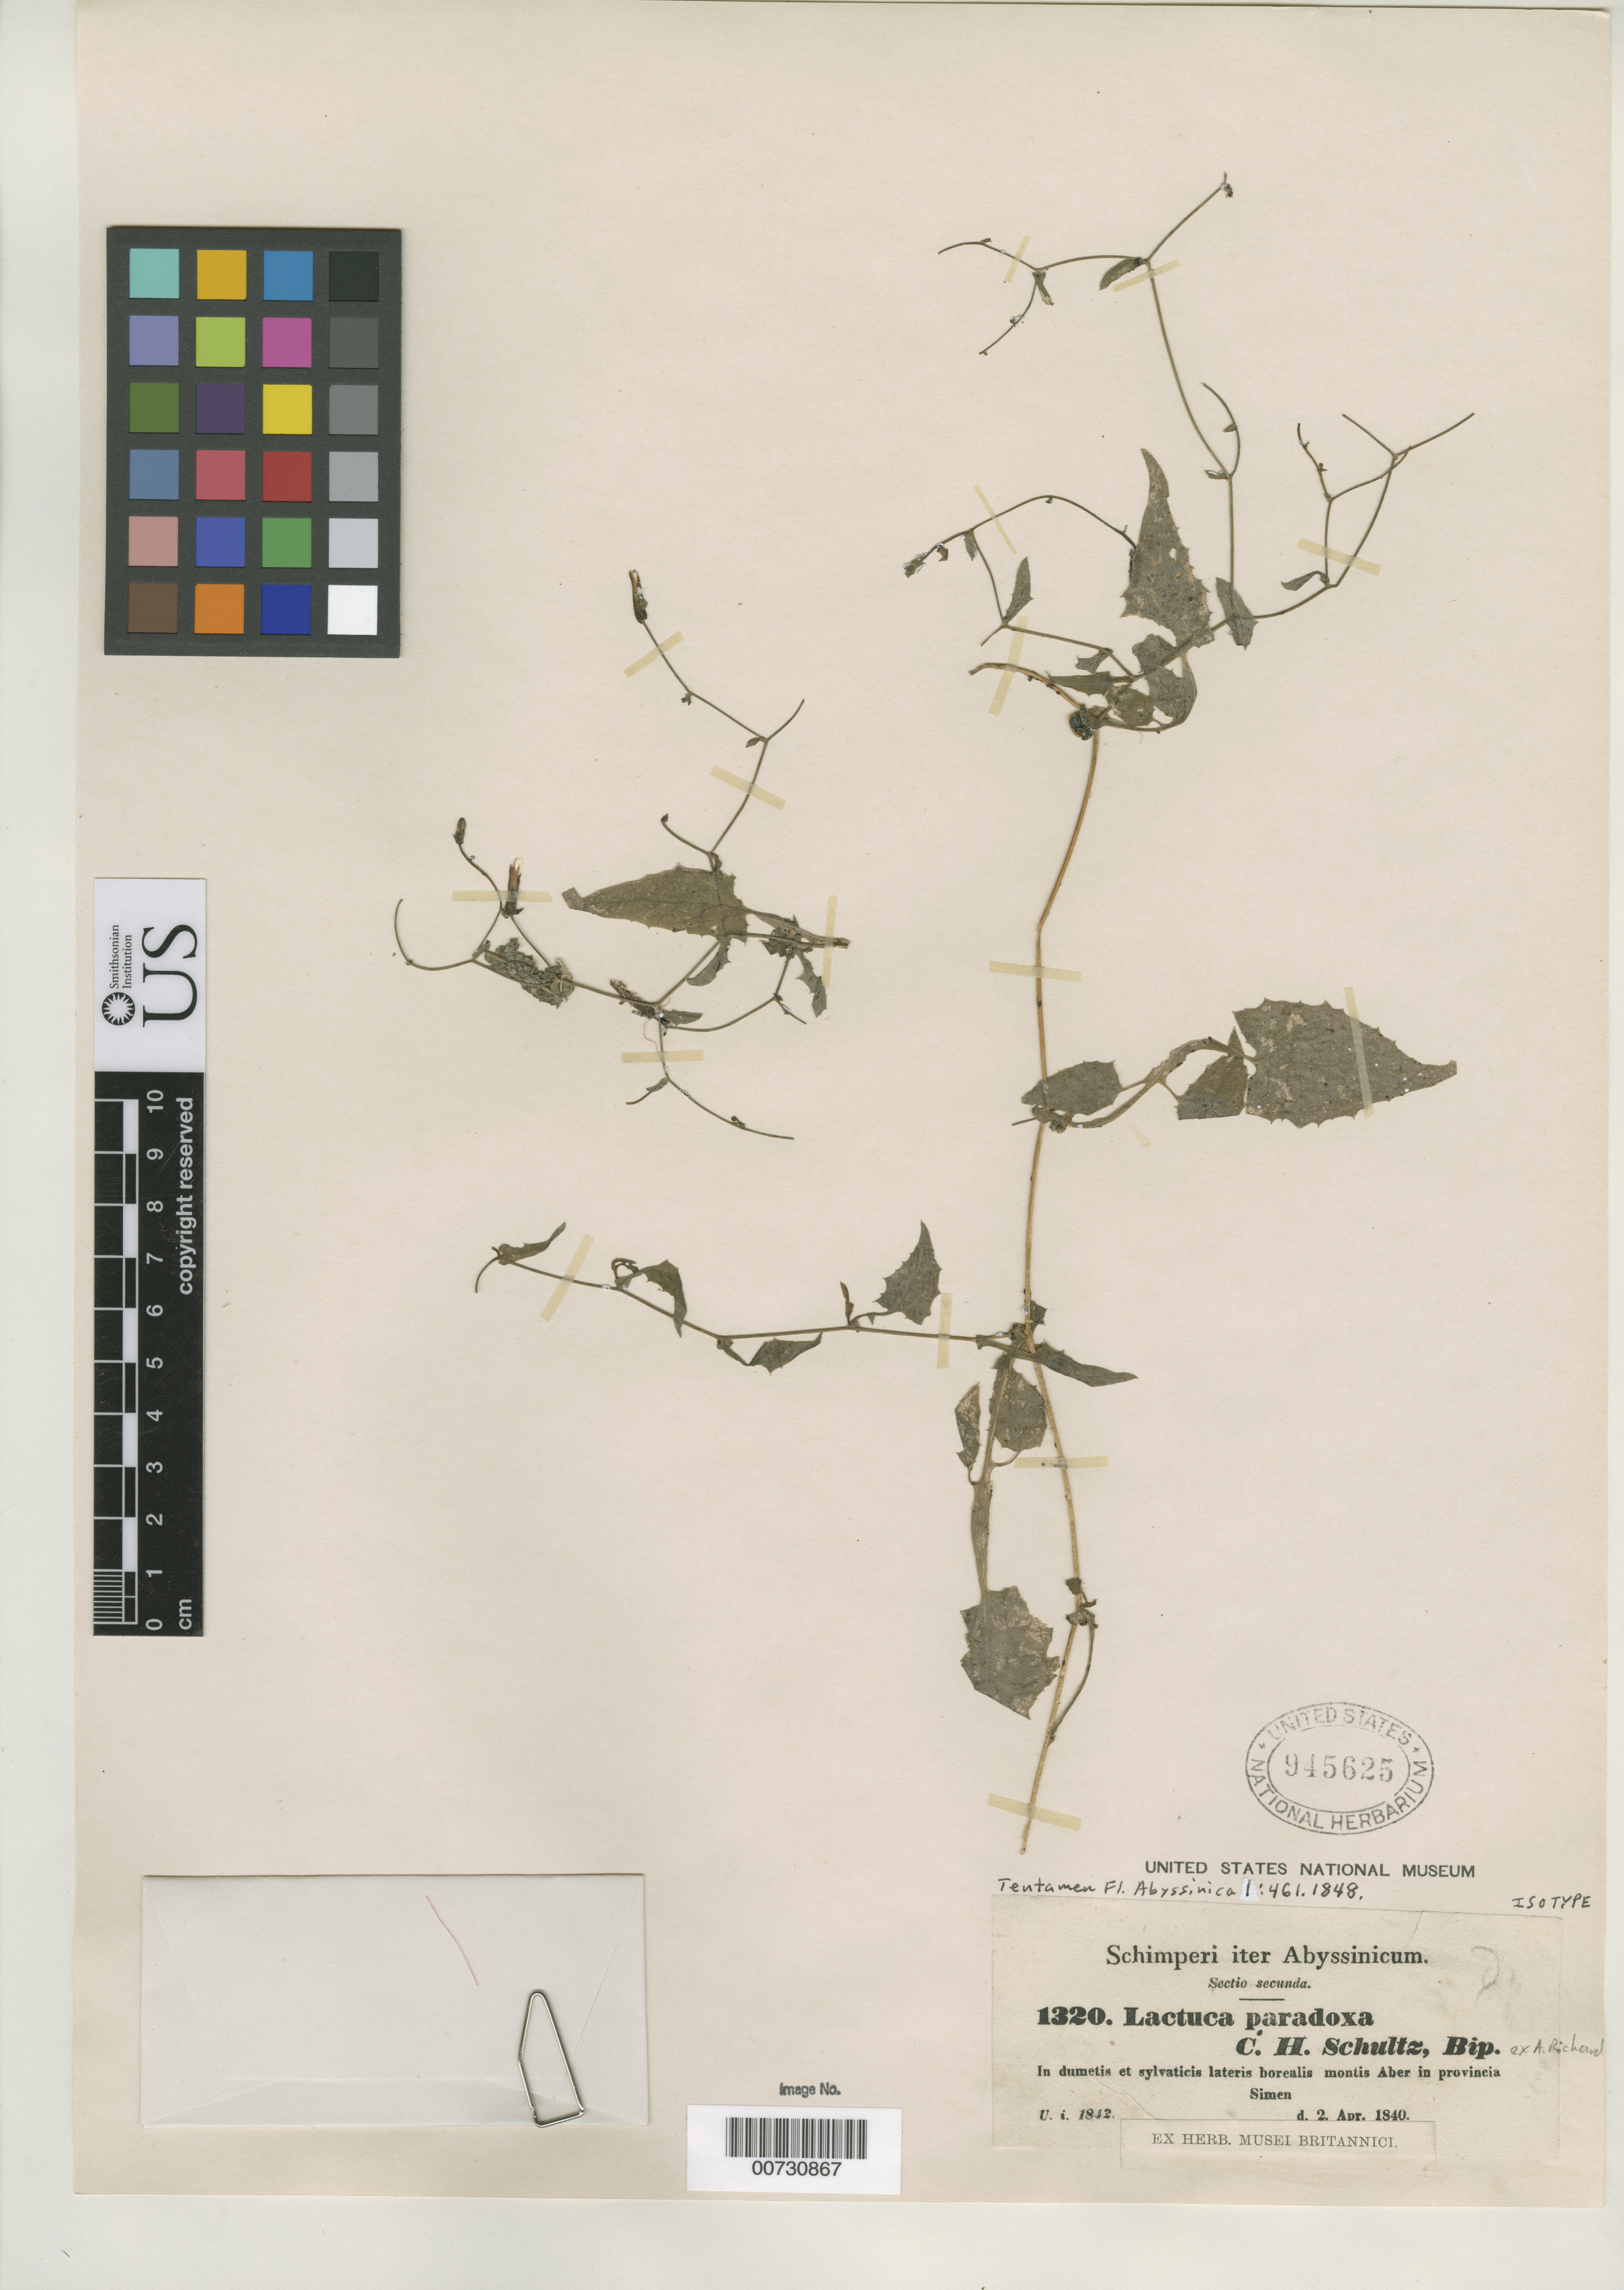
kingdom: Plantae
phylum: Tracheophyta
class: Magnoliopsida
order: Asterales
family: Asteraceae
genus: Lactuca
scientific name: Lactuca paradoxa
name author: Sch. Bip. ex A. Rich.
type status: Isotype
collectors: G. W. Schimper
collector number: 1320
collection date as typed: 02 Apr 1840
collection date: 1840-04-02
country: Ethiopia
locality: In dumetis et sylvaticis lateris borealis montis Aber in provincia Simen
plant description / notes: Cited 1966 by C. Jeffrey, Kew Bull. 18: 456.; Ex Herb. Musei Britannici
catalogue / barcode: US 945625